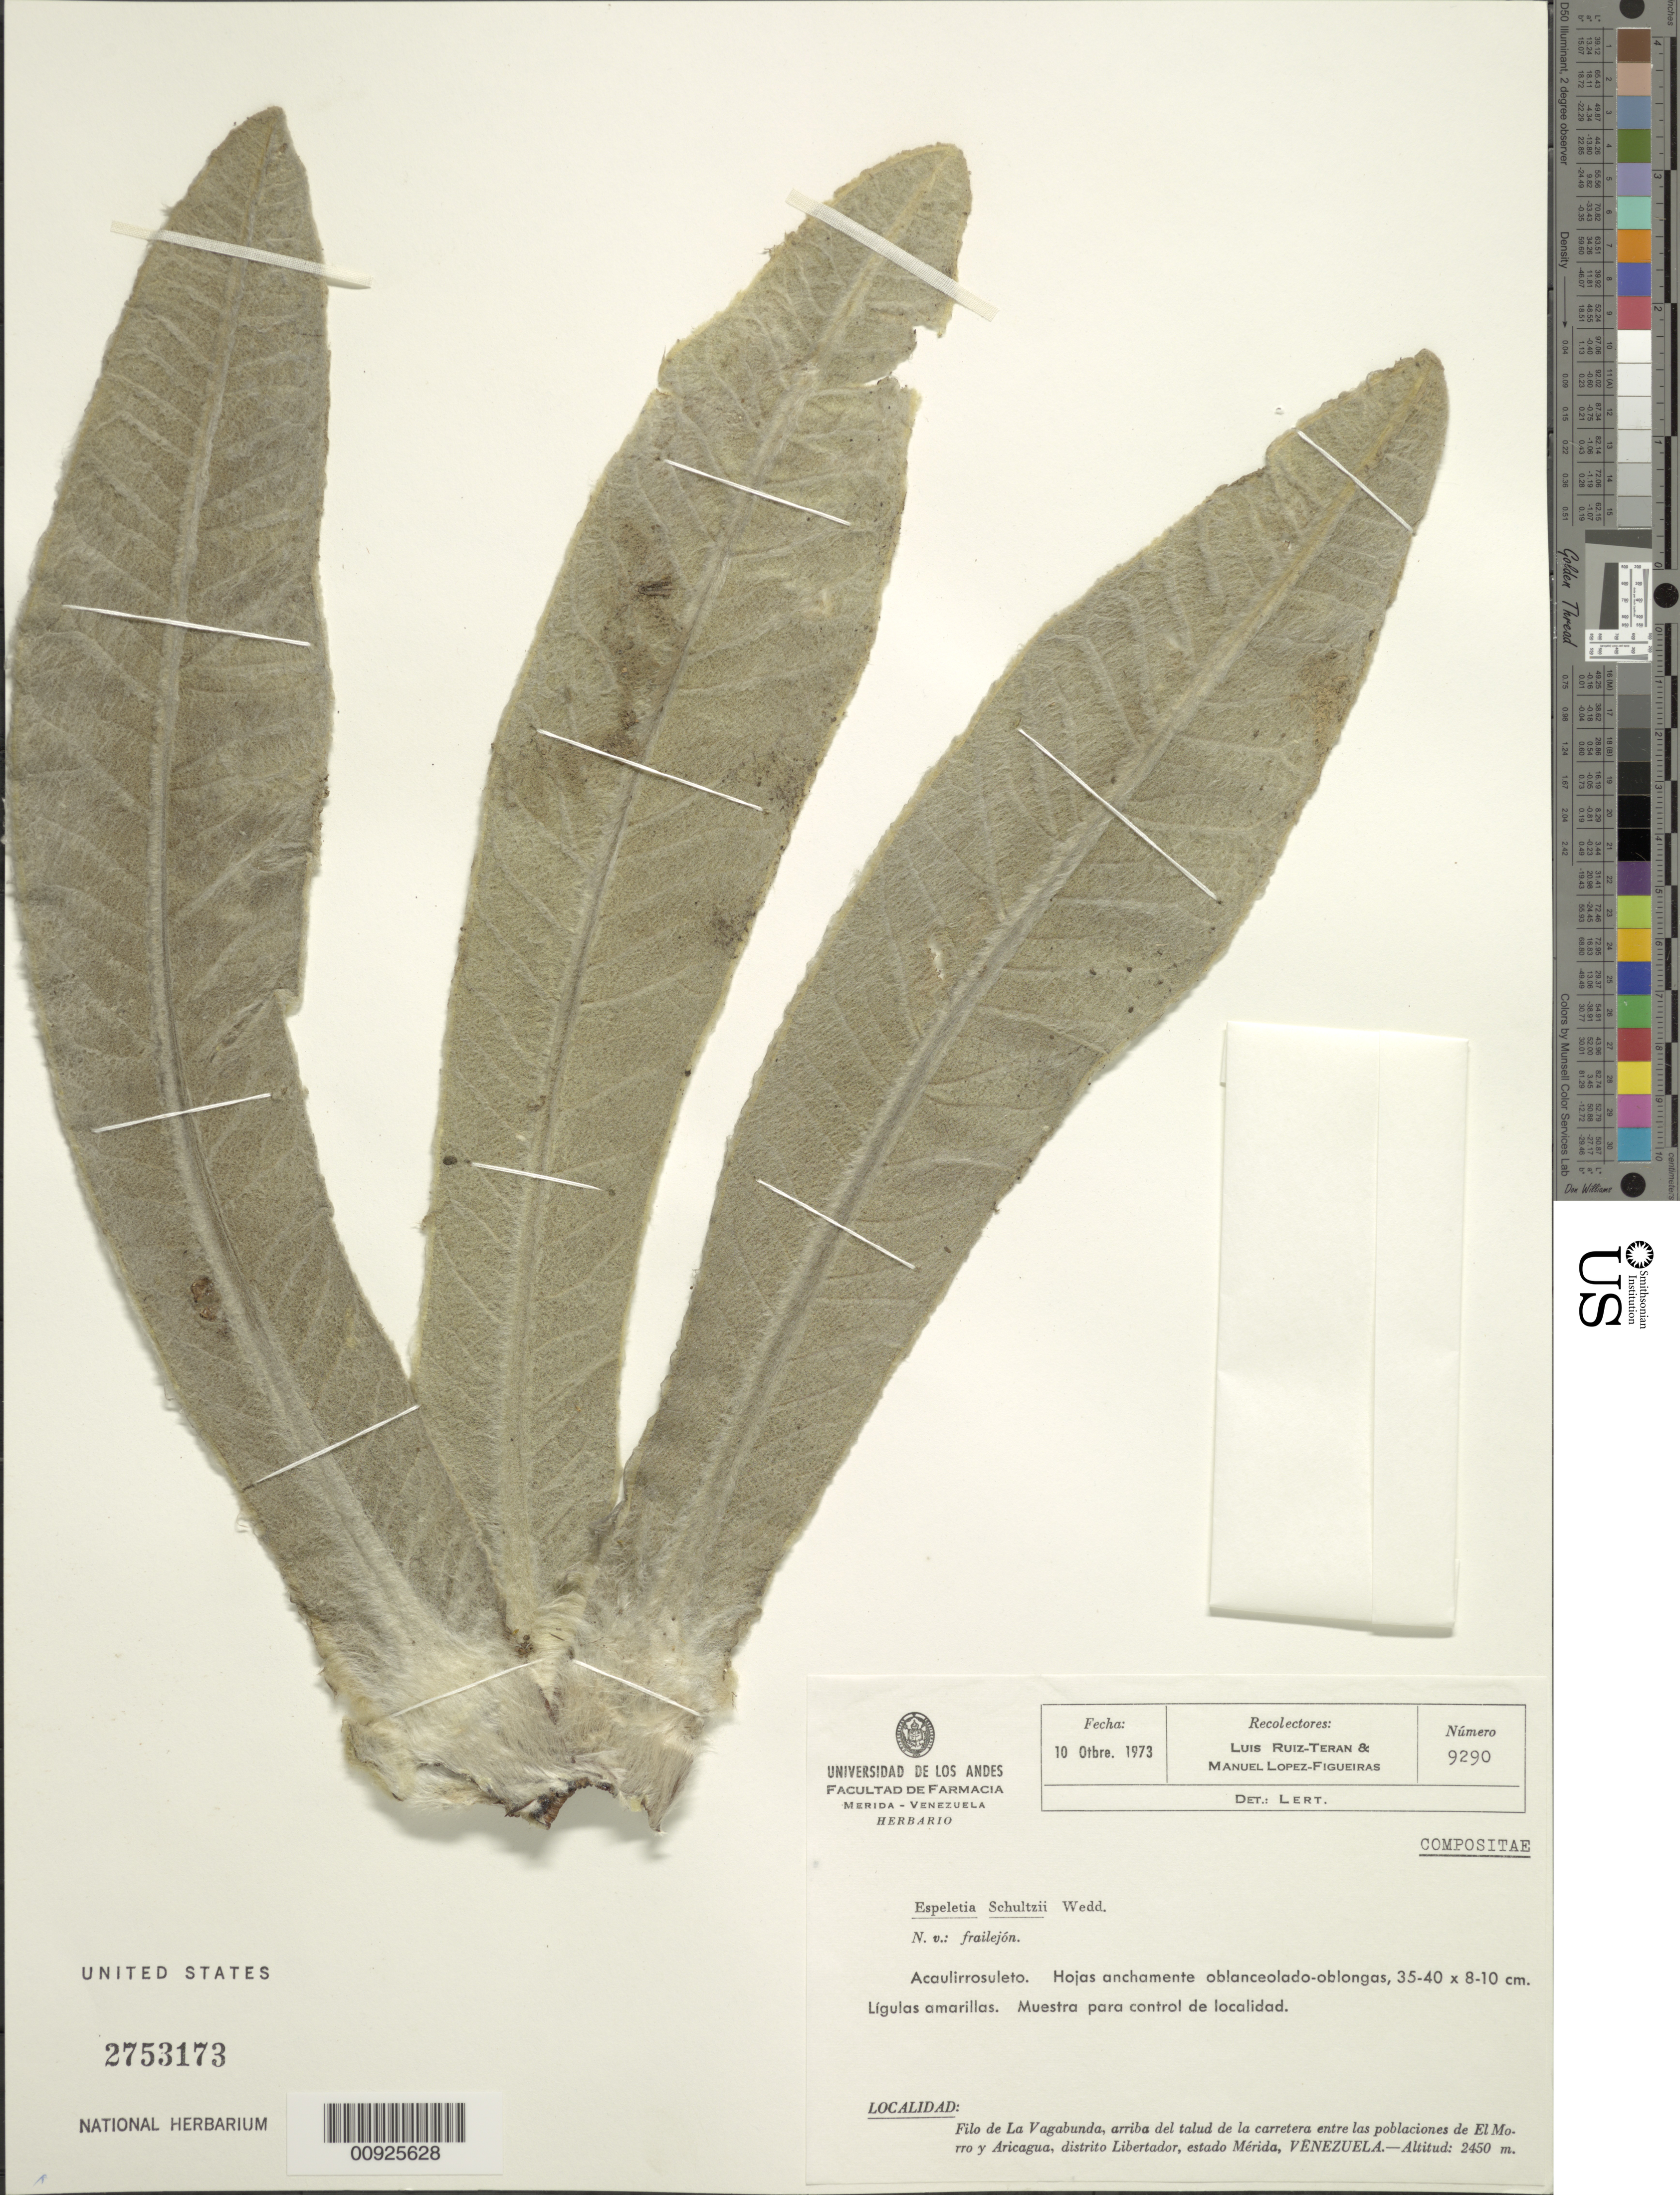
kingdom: Plantae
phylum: Tracheophyta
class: Magnoliopsida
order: Asterales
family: Asteraceae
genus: Espeletia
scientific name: Espeletia schultzii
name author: Wedd.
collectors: L. E. Ruíz-Terán & M. López Figueiras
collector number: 9290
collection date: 1973-10-10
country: Venezuela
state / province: Mérida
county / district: Libertador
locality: Filo dela Vagabunda, arriba del talud de la carretera entre las poblaciones de El Morro y Aricagua.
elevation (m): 2450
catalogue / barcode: US 2753173